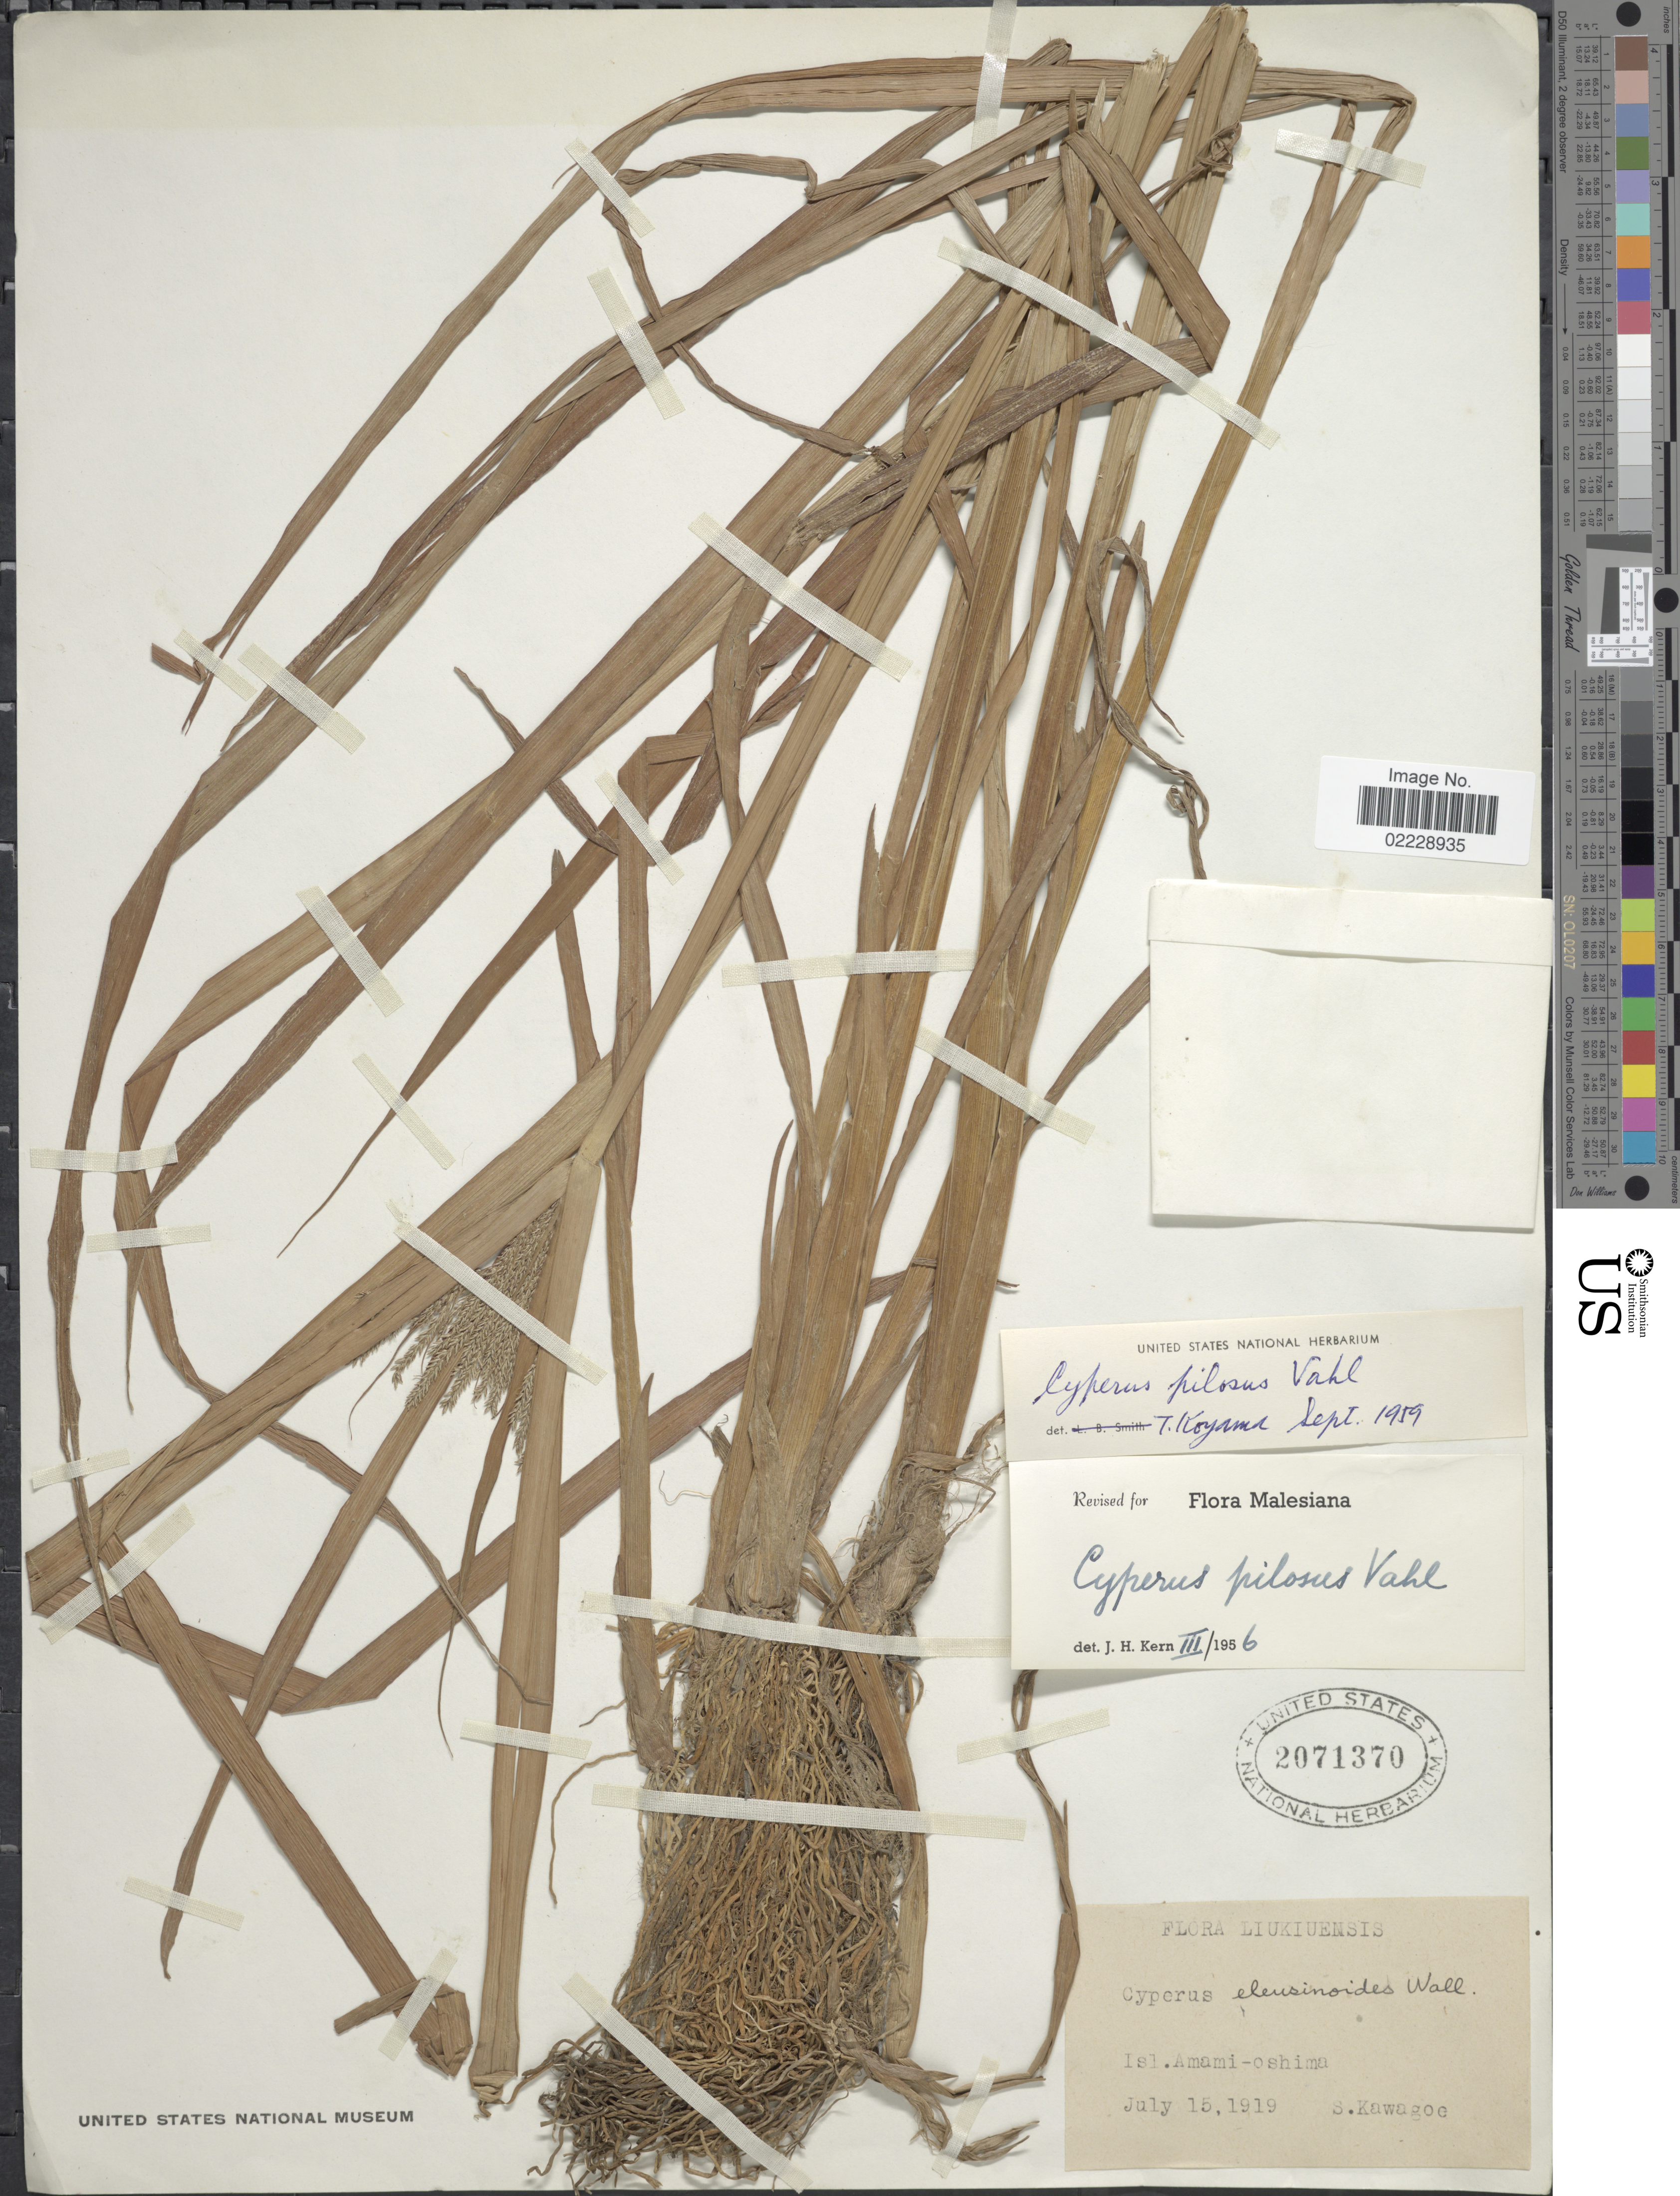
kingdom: Plantae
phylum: Tracheophyta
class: Liliopsida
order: Poales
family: Cyperaceae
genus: Cyperus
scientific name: Cyperus pilosus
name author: Vahl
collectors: S. Kawagoe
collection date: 1919-07-15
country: Japan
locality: Liukiuensis. Isl. Amami-oshima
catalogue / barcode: US 2071370